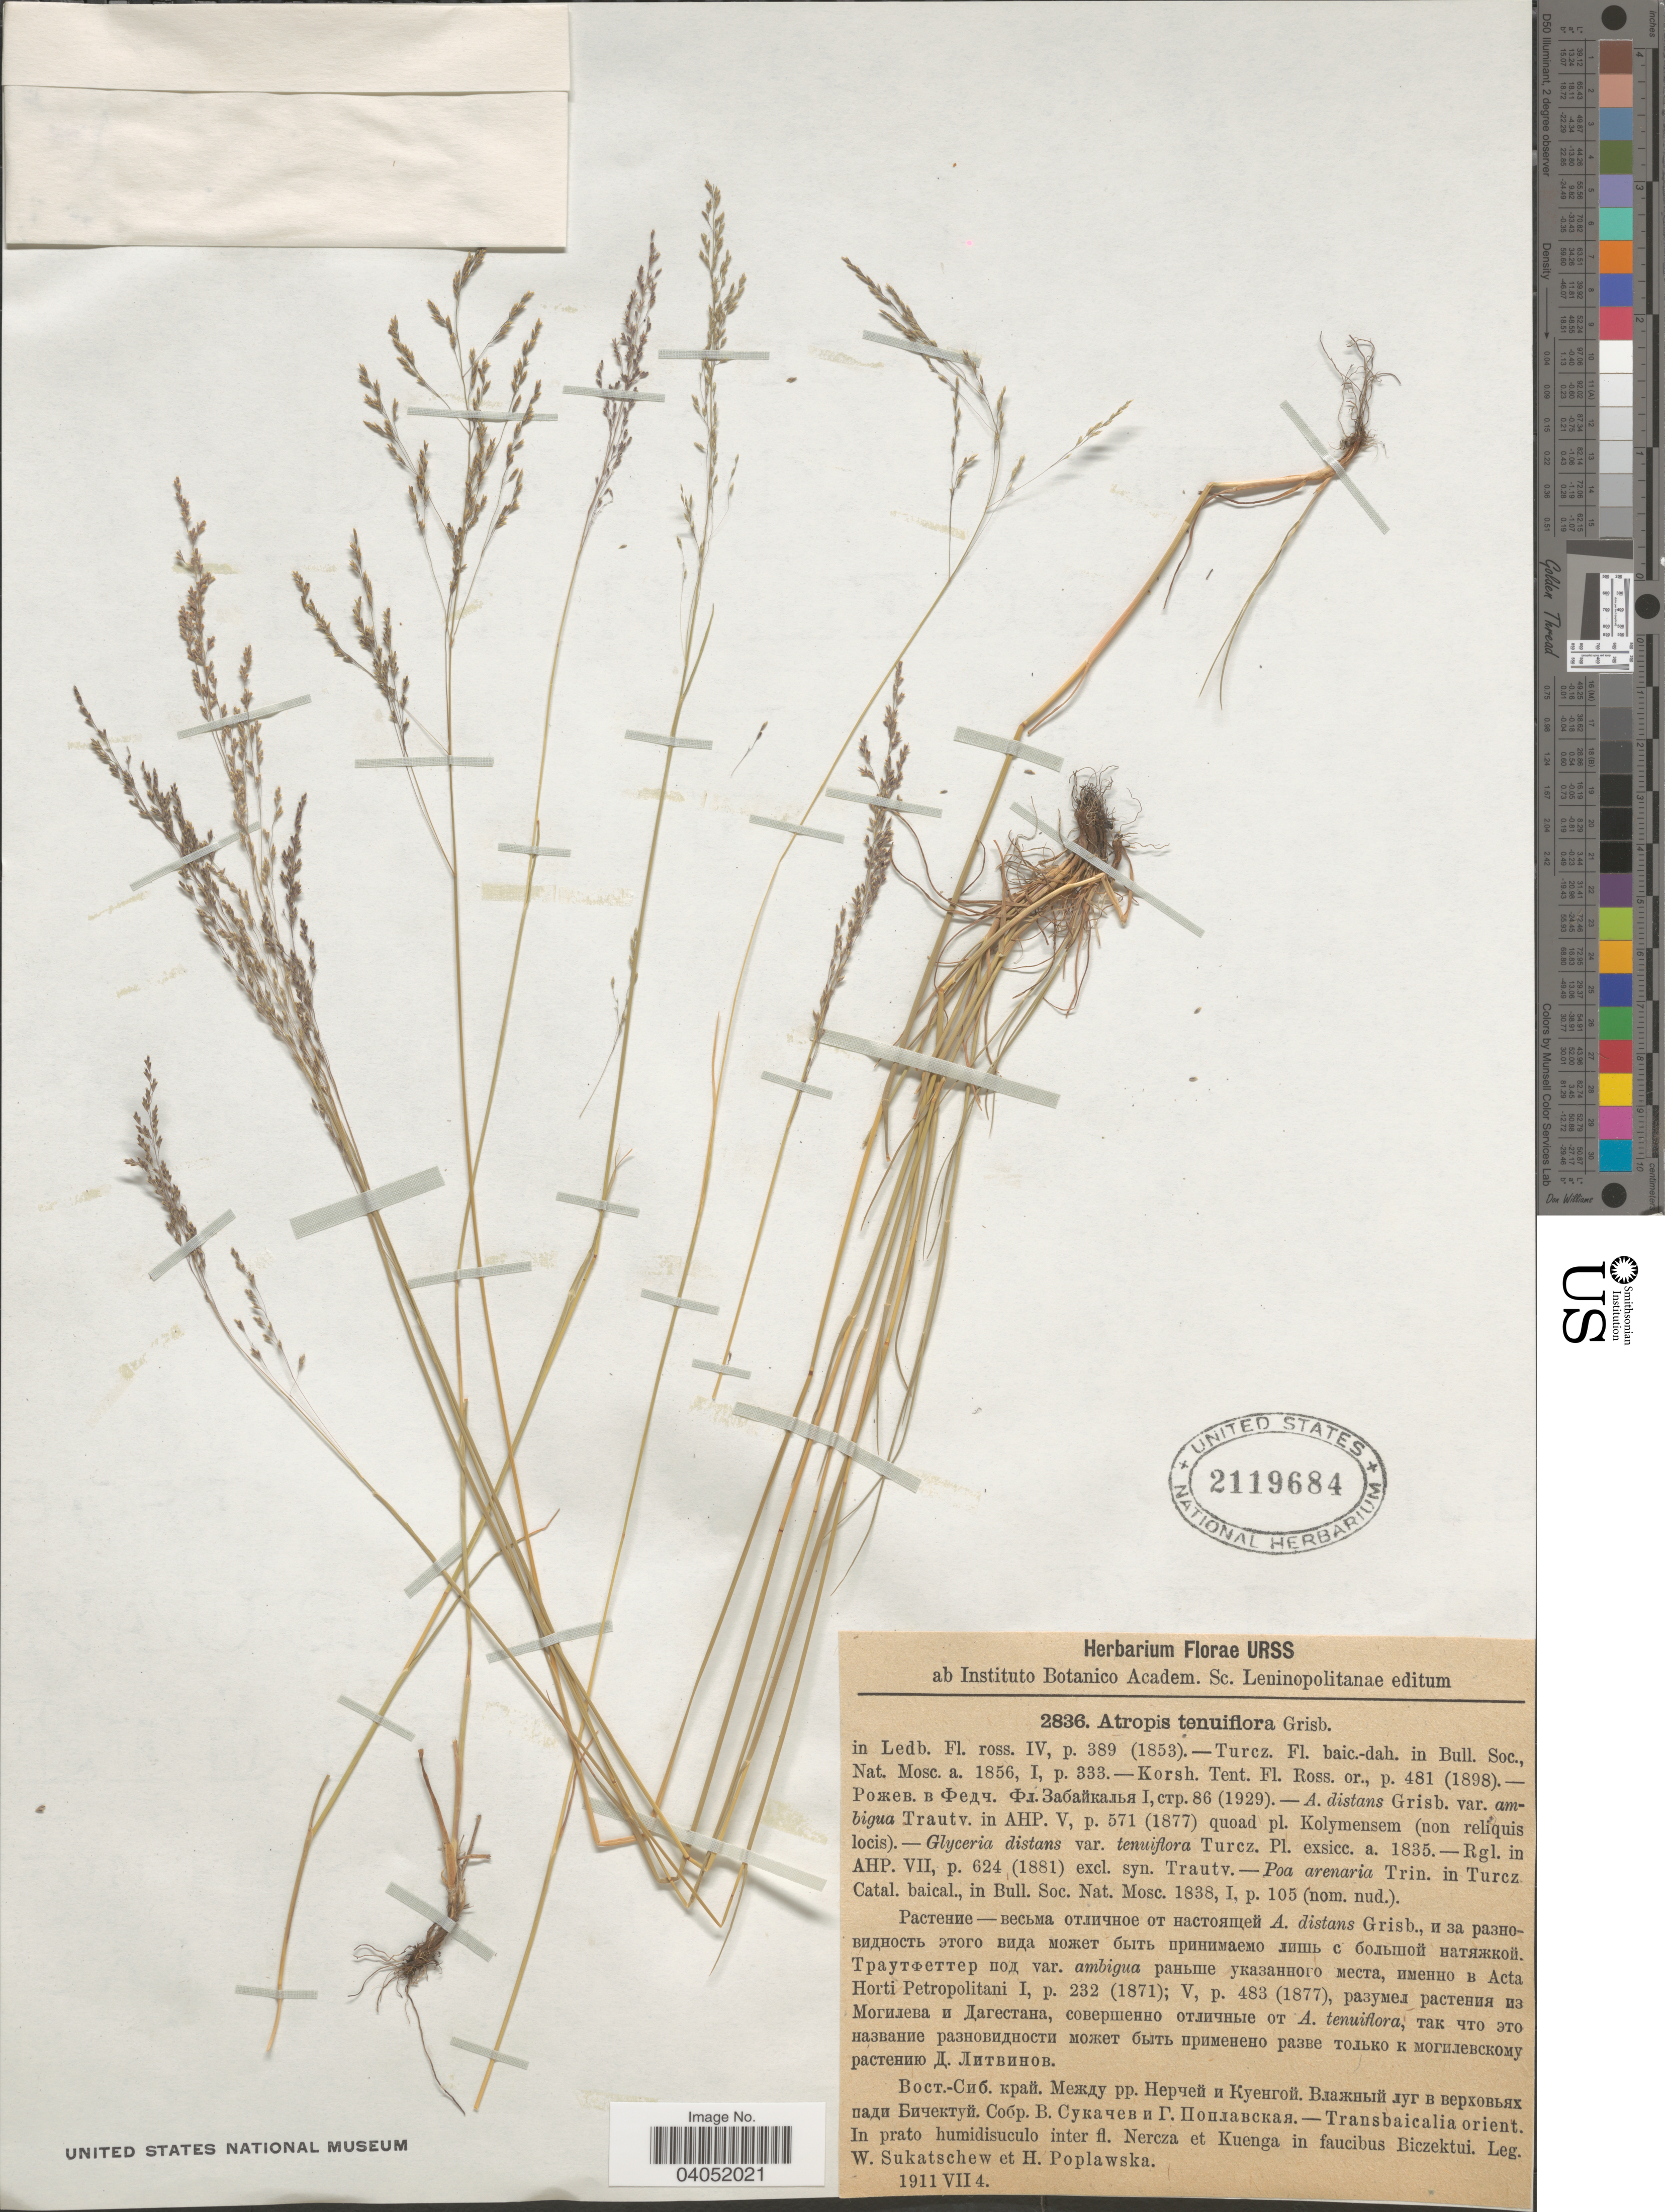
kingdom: Plantae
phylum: Tracheophyta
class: Liliopsida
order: Poales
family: Poaceae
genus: Puccinellia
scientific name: Puccinellia tenuiflora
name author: (Griseb.) Scribn. & Merr.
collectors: W. Sukatschew & H. Poplawska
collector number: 2836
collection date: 1911-07-04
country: Russian Federation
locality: URSS. Transbaicalia orient. In prato humidisuculo inter fl. Nercza et Kuenga in faucibus Biczektui.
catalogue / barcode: US 2119684